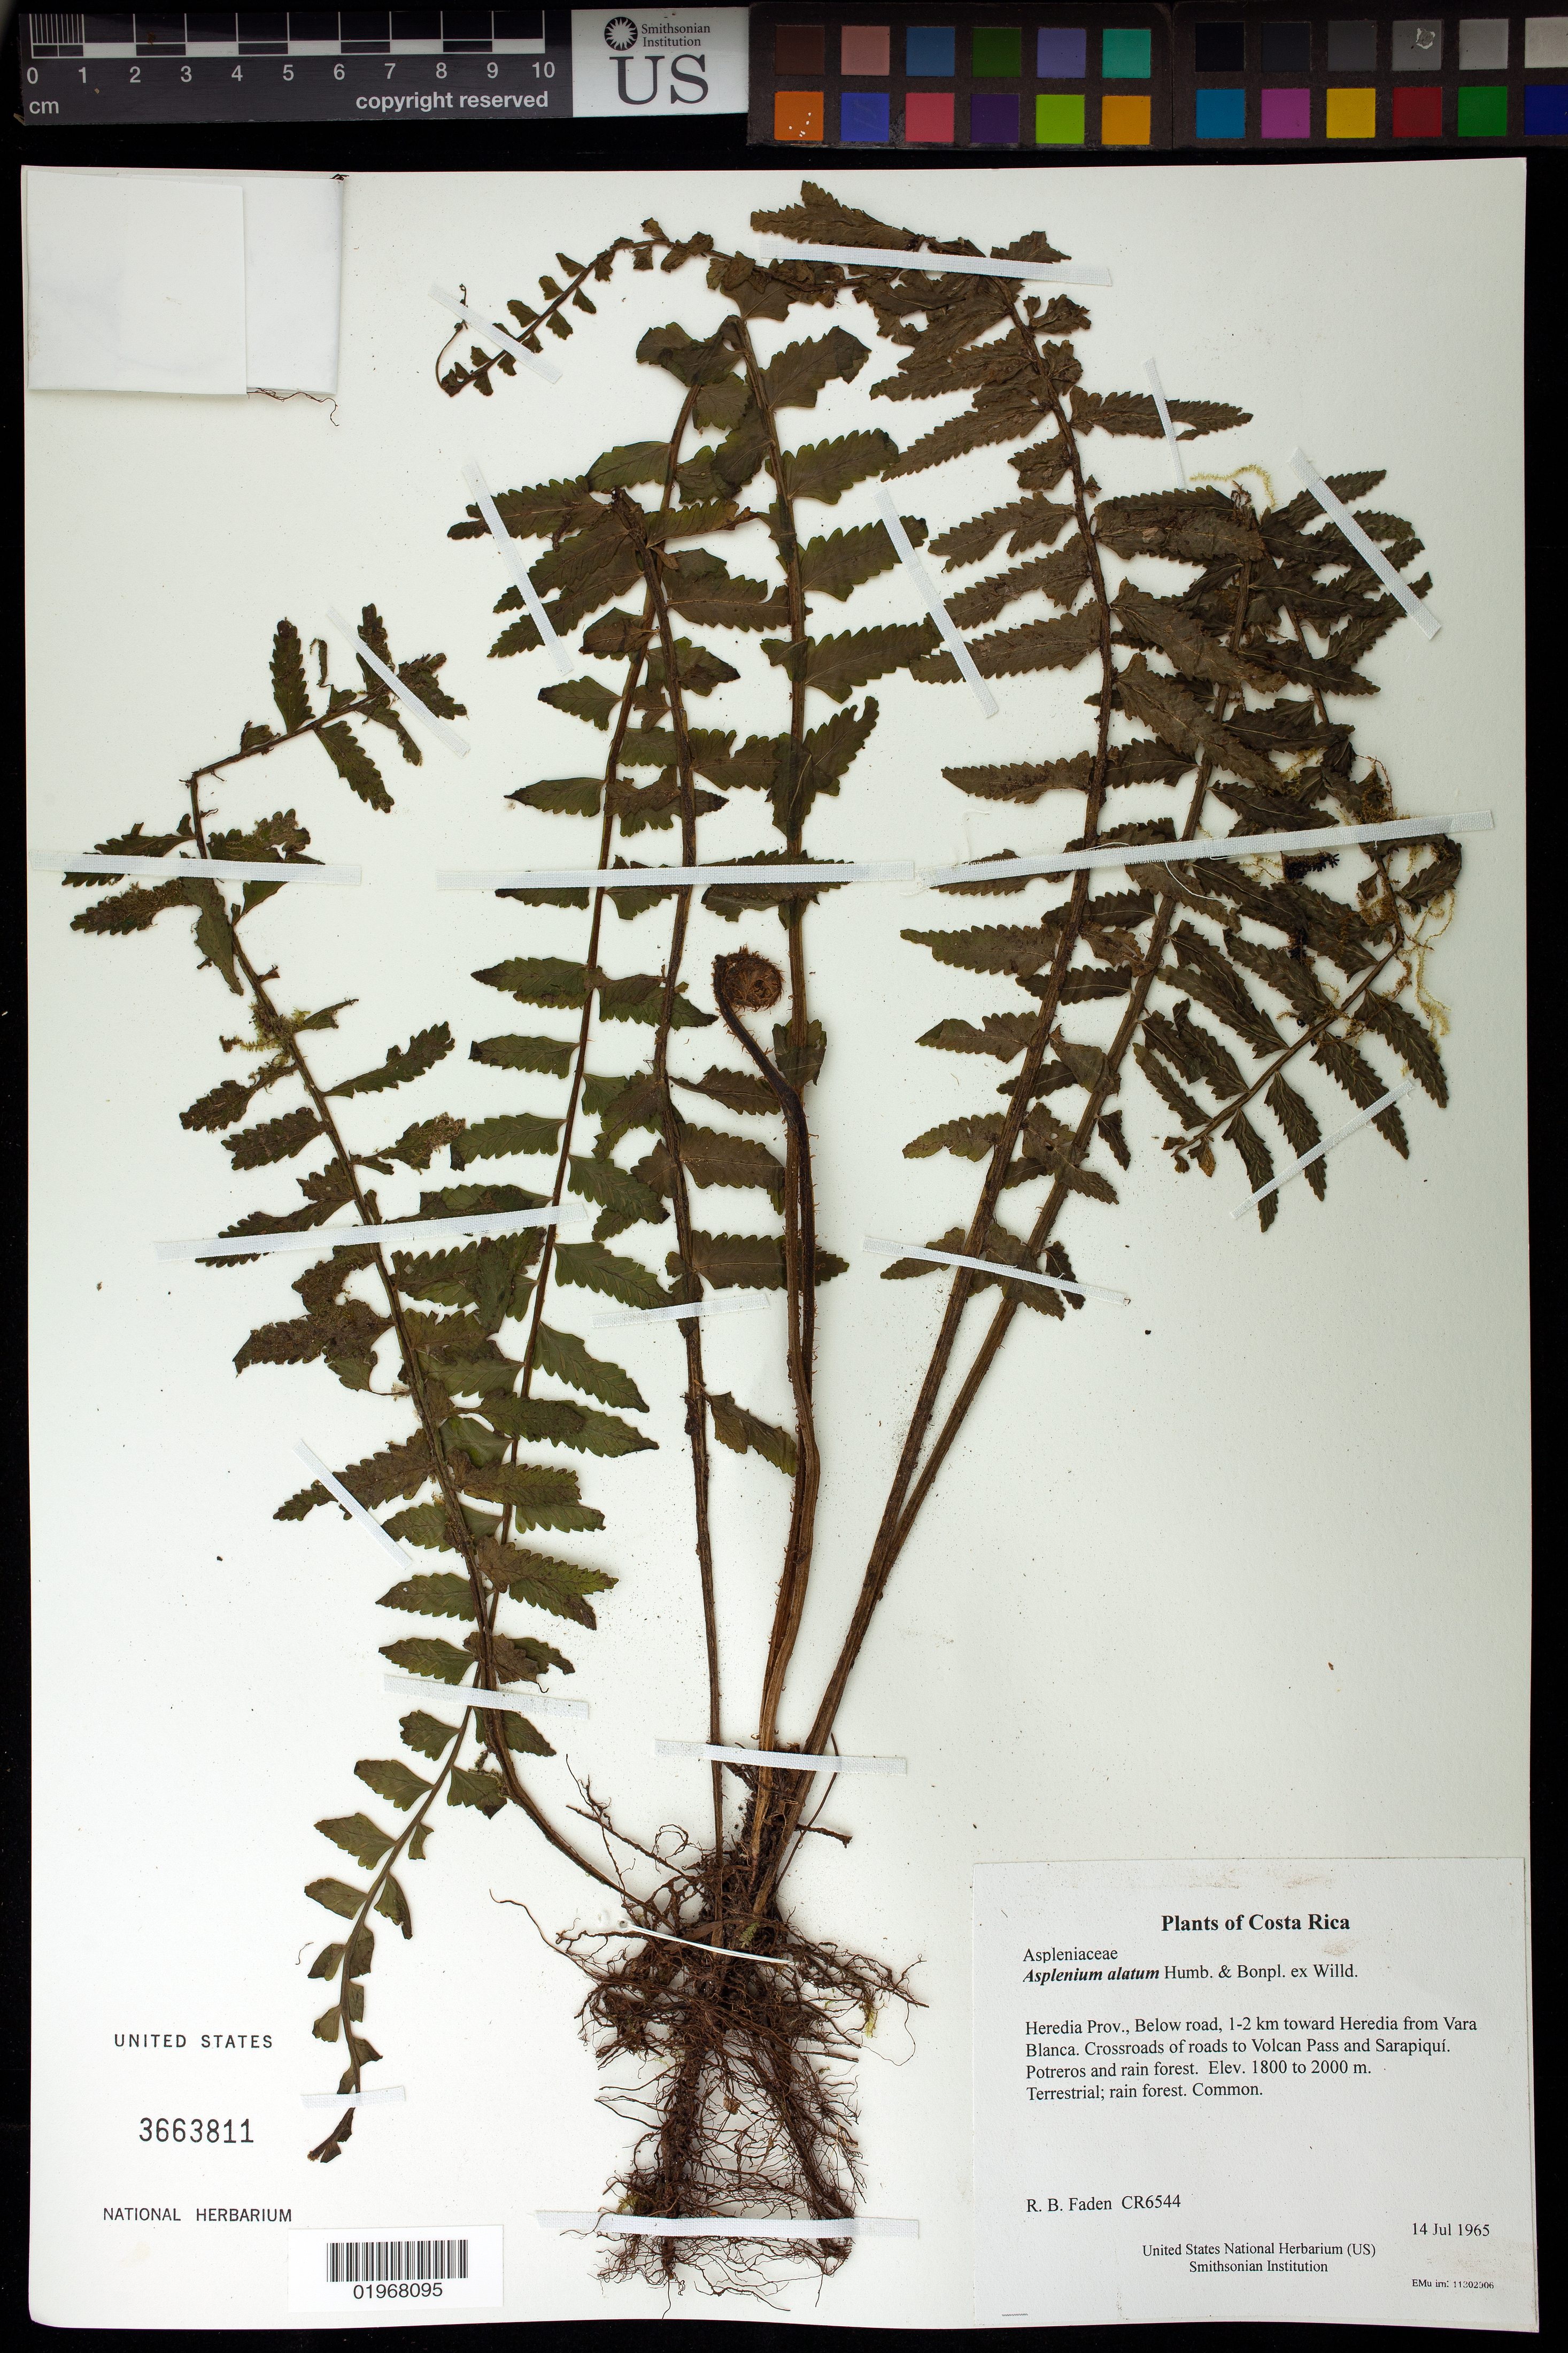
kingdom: Plantae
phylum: Tracheophyta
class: Polypodiopsida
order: Polypodiales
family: Aspleniaceae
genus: Asplenium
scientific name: Asplenium alatum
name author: Humb. & Bonpl. ex Willd.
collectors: R. B. Faden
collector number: CR6544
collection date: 1965-07-14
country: Costa Rica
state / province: Heredia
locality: Below road, 1-2 km toward Heredia from Vara Blanca. Crossroads of roads to Volcan Pass and Sarapiquí. Potreros and rain forest.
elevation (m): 1800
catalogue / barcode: US 3663811